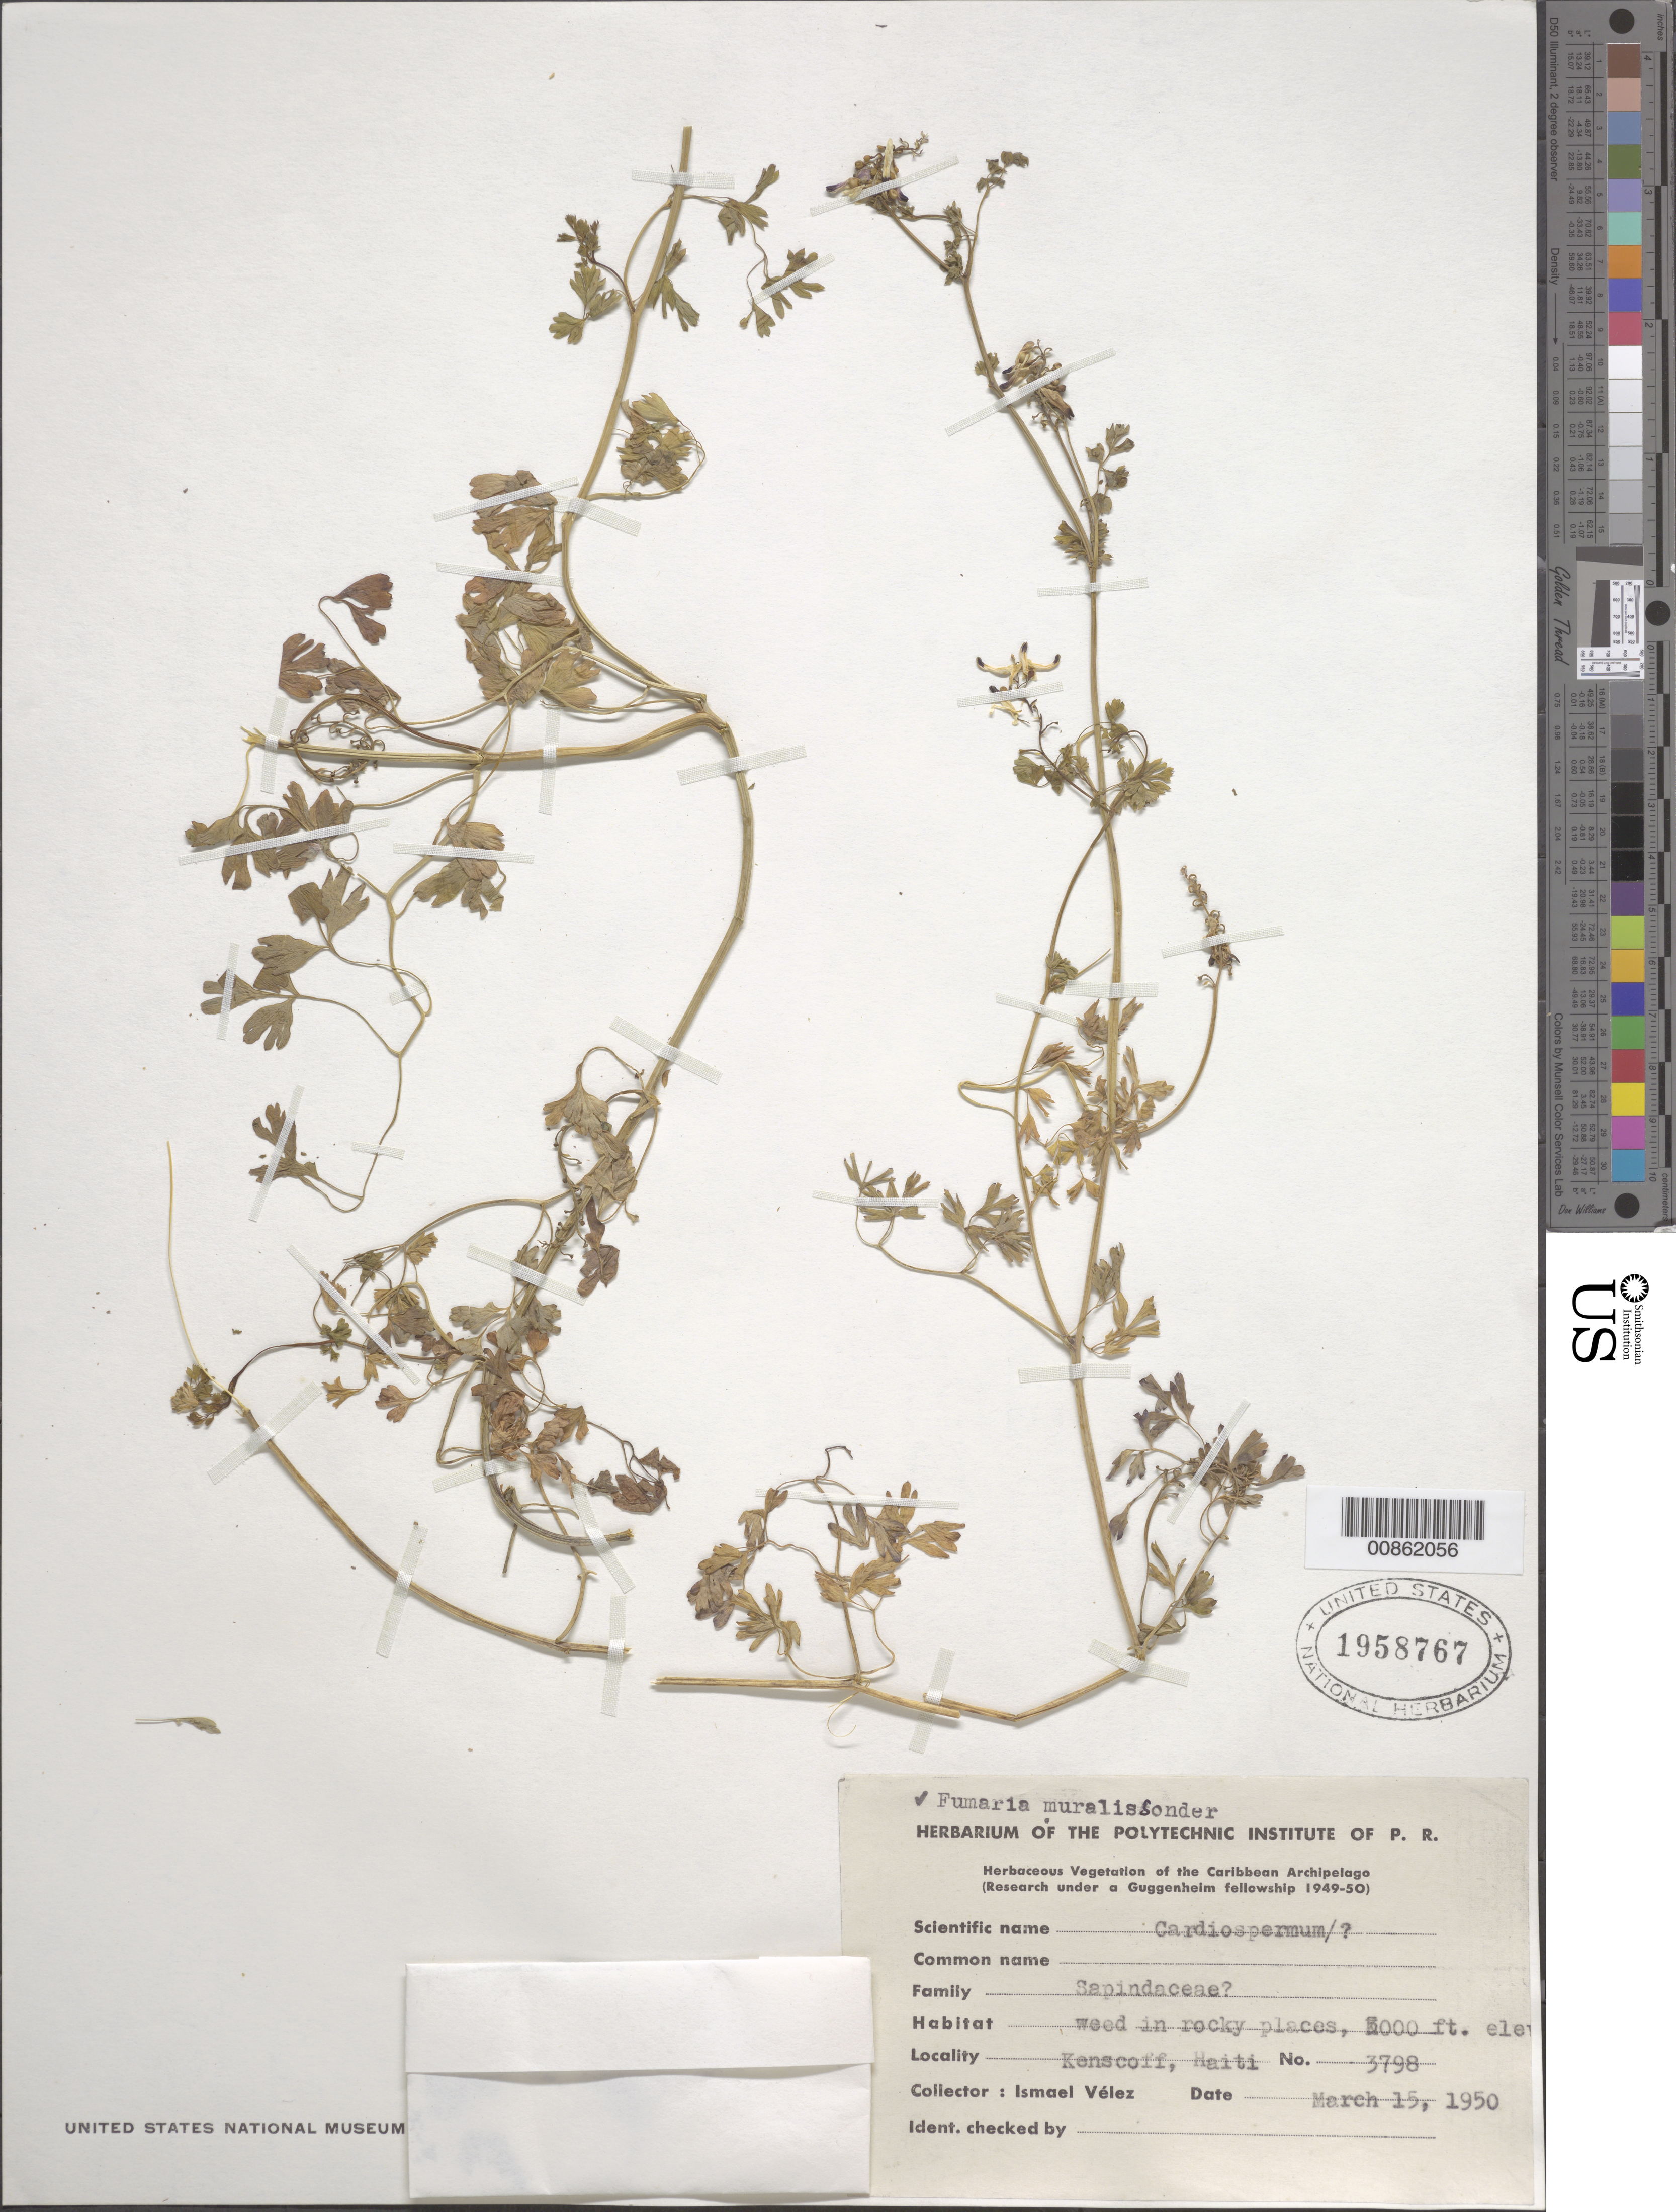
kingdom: Plantae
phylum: Tracheophyta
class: Magnoliopsida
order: Ranunculales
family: Papaveraceae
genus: Fumaria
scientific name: Fumaria muralis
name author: Sond. ex W.D.J. Koch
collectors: I. Velez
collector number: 3798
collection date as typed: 15 Mar 1950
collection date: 1950-03-15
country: Haiti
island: Hispaniola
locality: Kenscoff, Haiti.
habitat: Rocky places.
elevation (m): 1524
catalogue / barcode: US 1958767